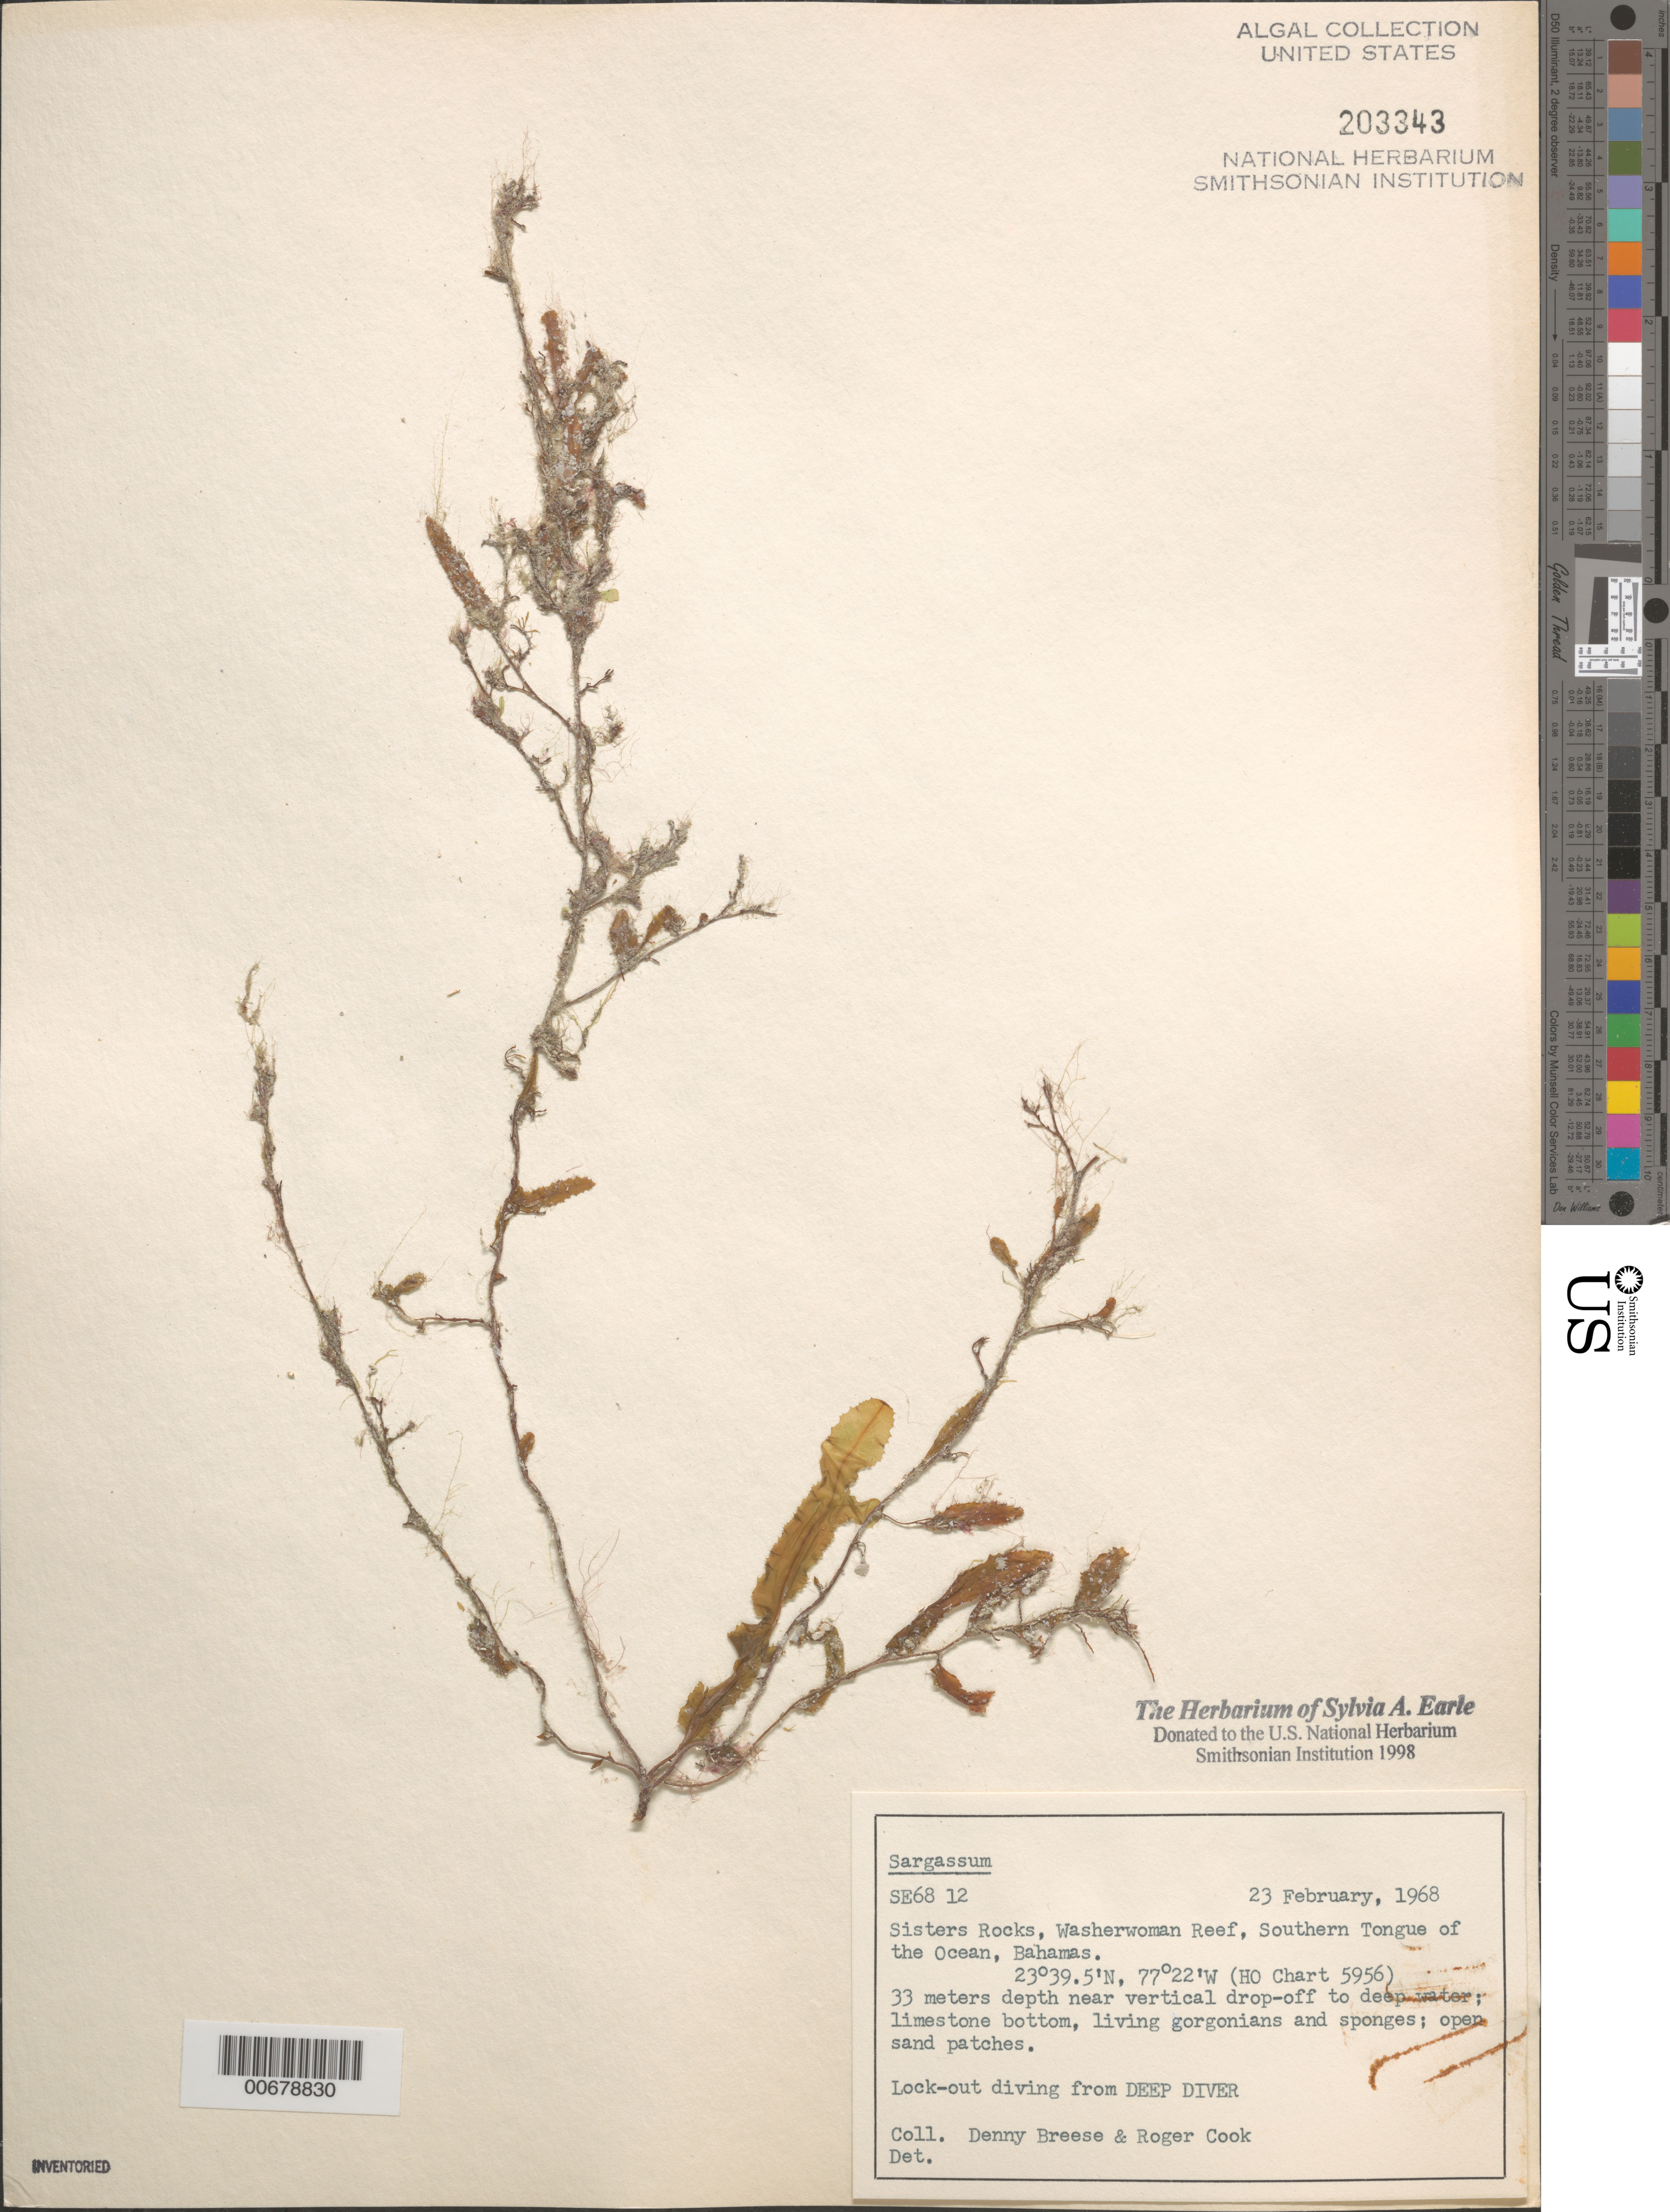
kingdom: Chromista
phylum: Ochrophyta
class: Phaeophyceae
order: Fucales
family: Sargassaceae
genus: Sargassum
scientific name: Sargassum sp.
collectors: D. Breese & R. Cook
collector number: SE 6812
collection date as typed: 23 Feb 1968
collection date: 1968-02-23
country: Bahamas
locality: Sisters Rocks, Washerwoman Reef, Southern Tongue of the Ocean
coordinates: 23 39.5' N, 77 22' W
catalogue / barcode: US 203343